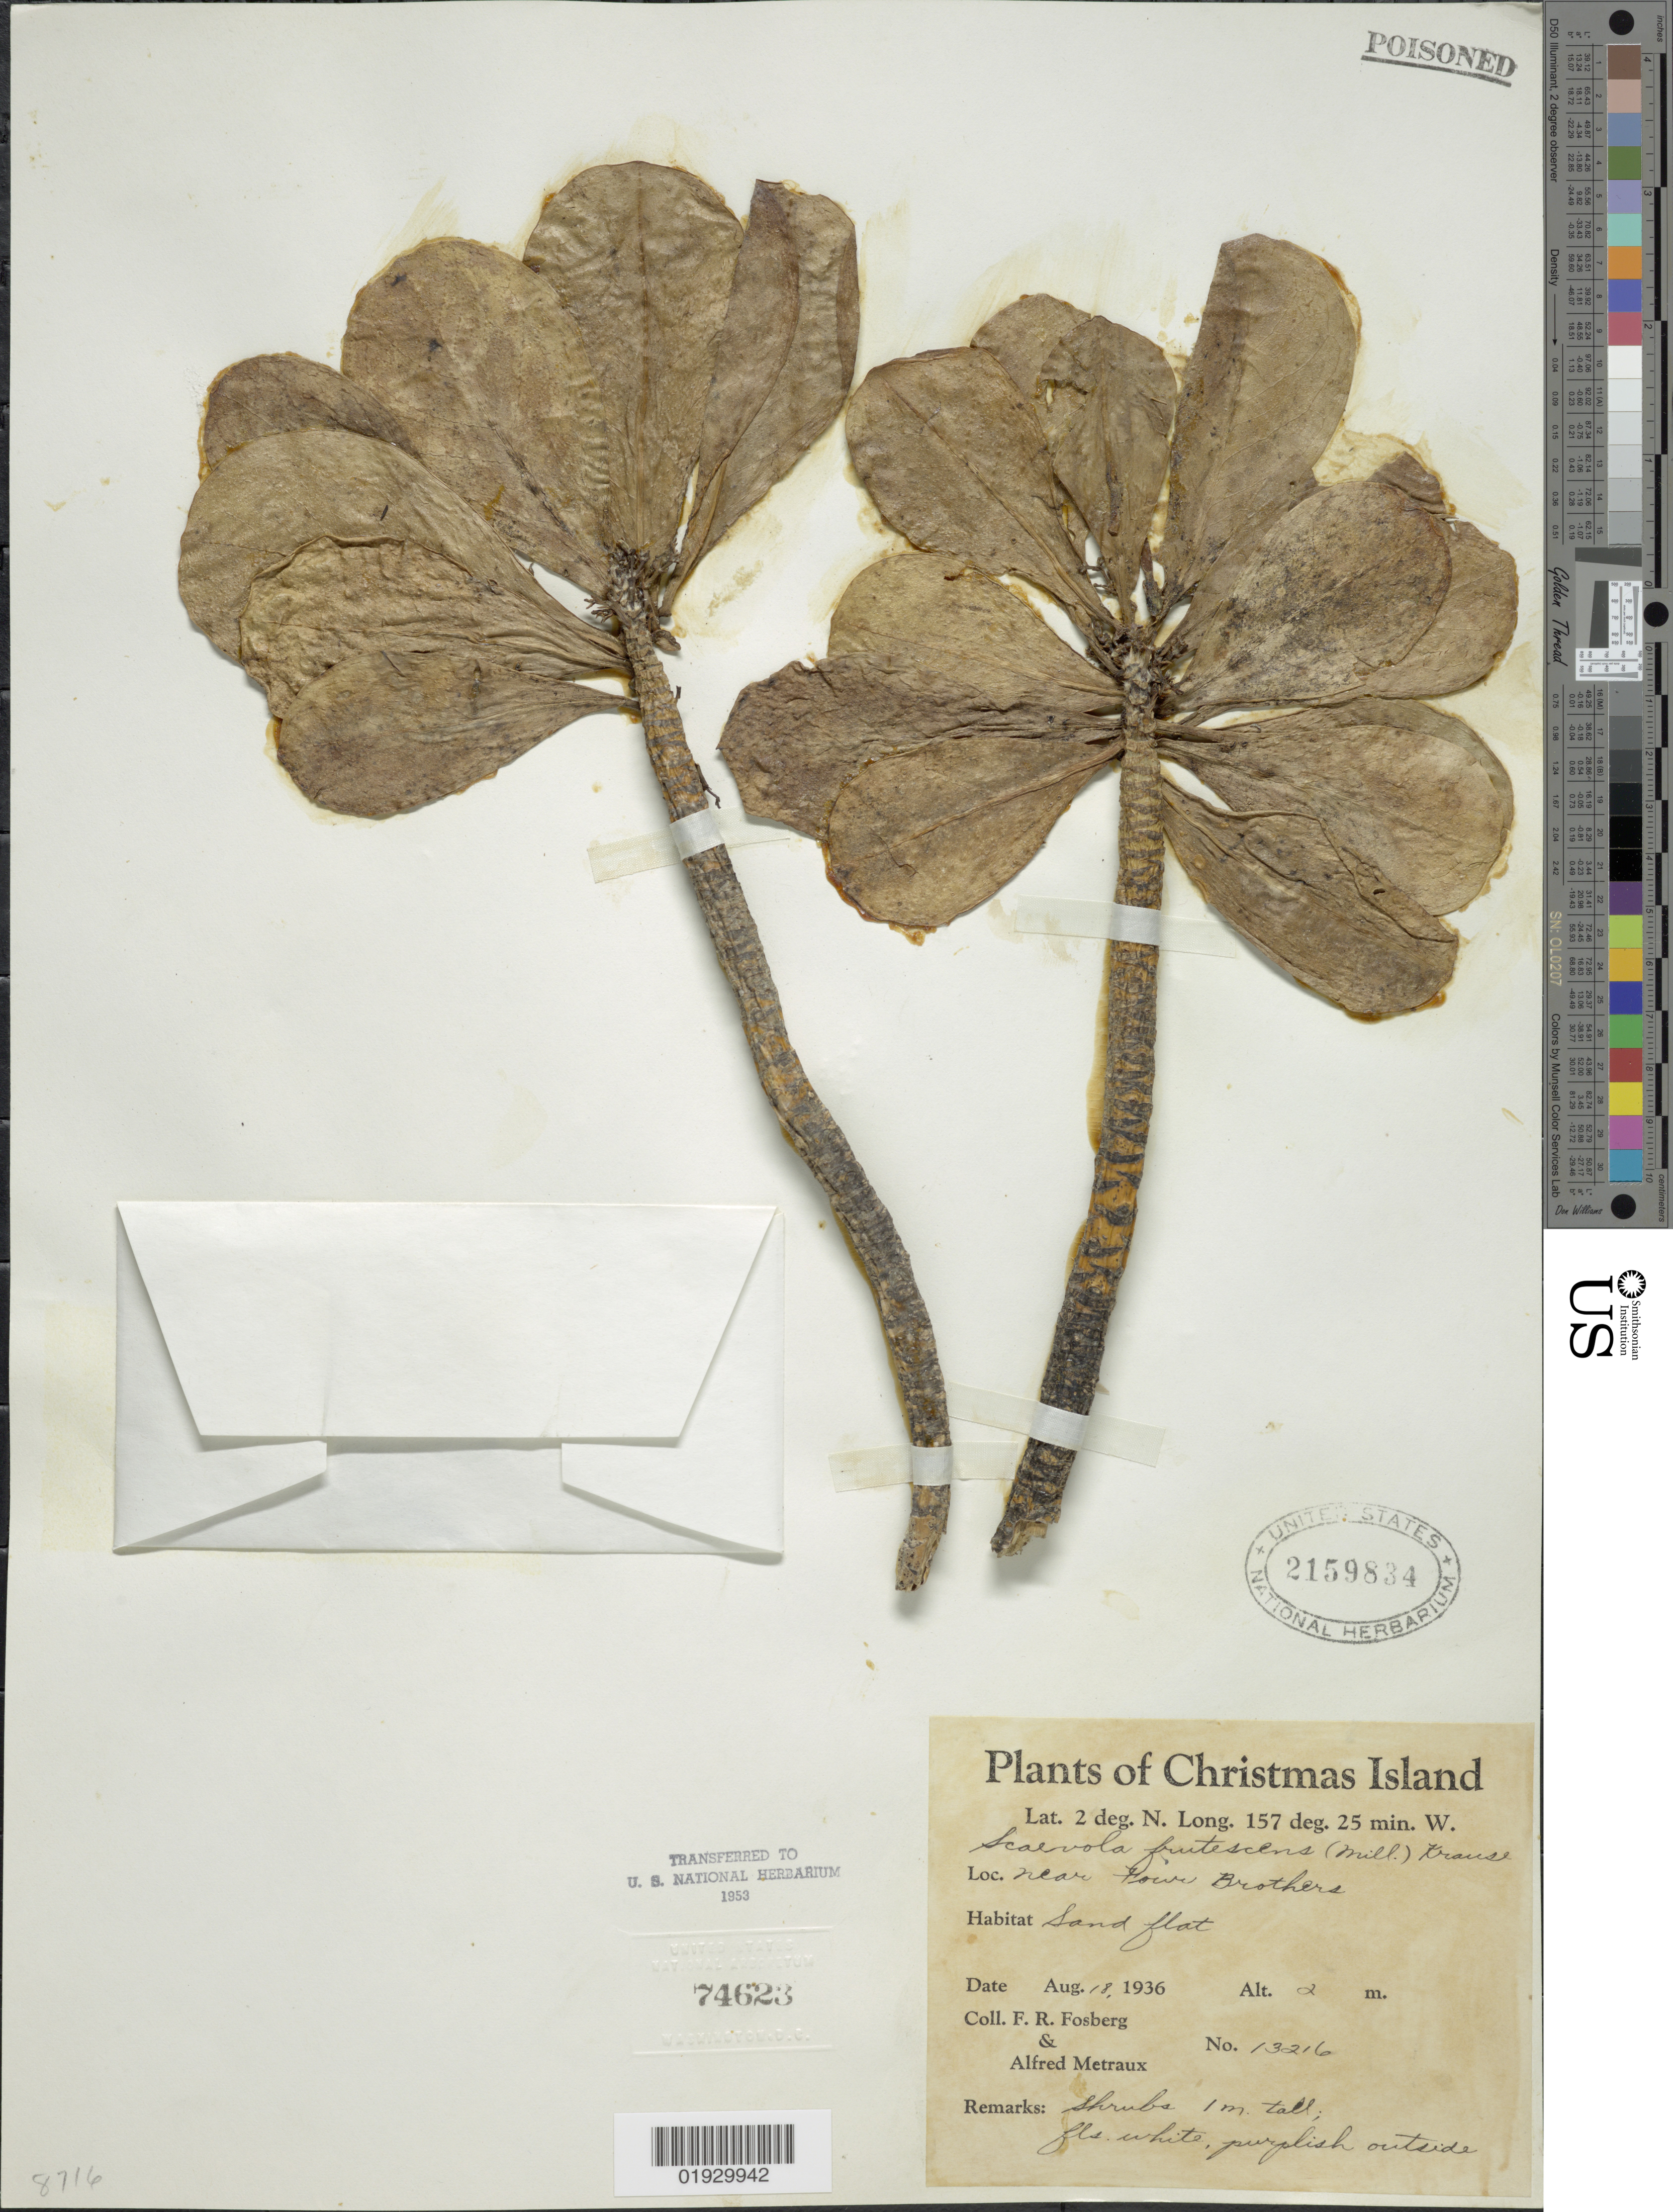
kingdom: Plantae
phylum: Tracheophyta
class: Magnoliopsida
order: Asterales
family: Goodeniaceae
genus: Scaevola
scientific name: Scaevola taccada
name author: (Gaertn.) Roxb.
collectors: F. R. Fosberg & A. Metraux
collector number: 13216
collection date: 1936-08-18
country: Kiribati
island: Christmas Island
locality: Christmas Island. Near Four Brothers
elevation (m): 2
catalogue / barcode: US 2159834